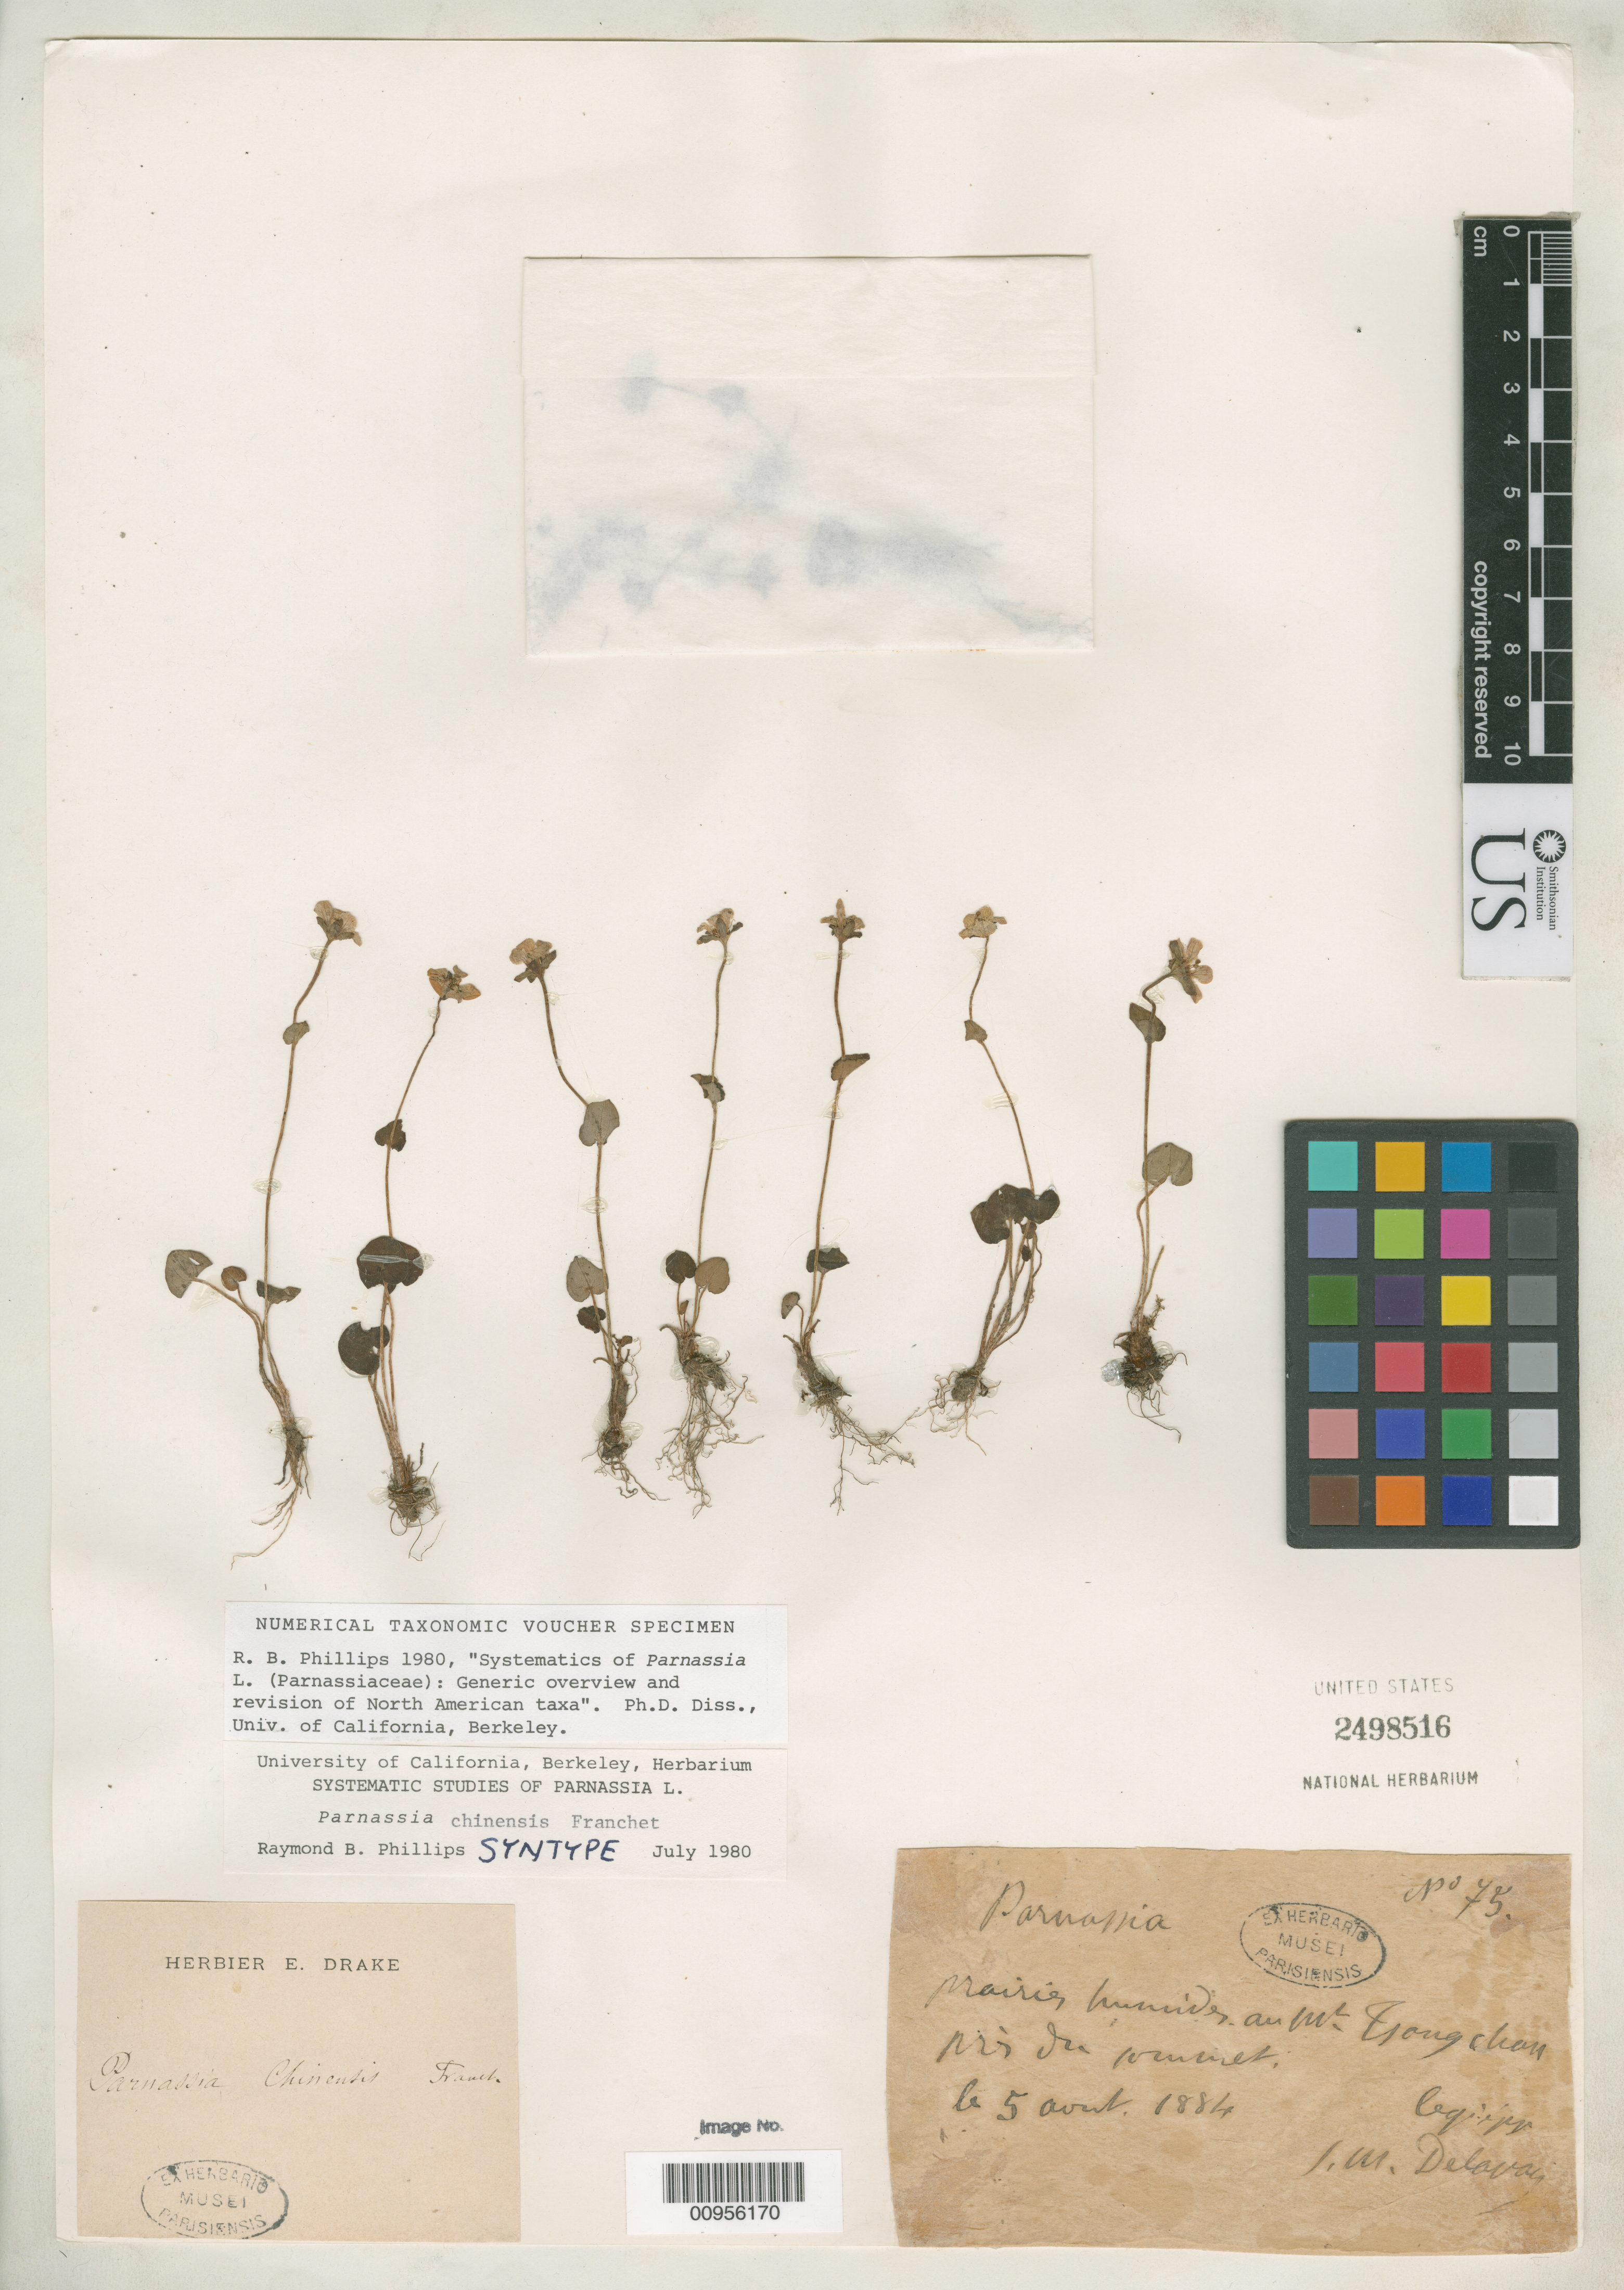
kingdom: Plantae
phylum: Tracheophyta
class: Magnoliopsida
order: Celastrales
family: Parnassiaceae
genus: Parnassia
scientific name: Parnassia chinensis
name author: Franch.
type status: Syntype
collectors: P. Delavay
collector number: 75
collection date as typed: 05 Aug 1884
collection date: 1884-08-05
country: China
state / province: Yunnan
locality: Prairies humides au Mt. Tsangchan près du sommet.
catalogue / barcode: US 2498516